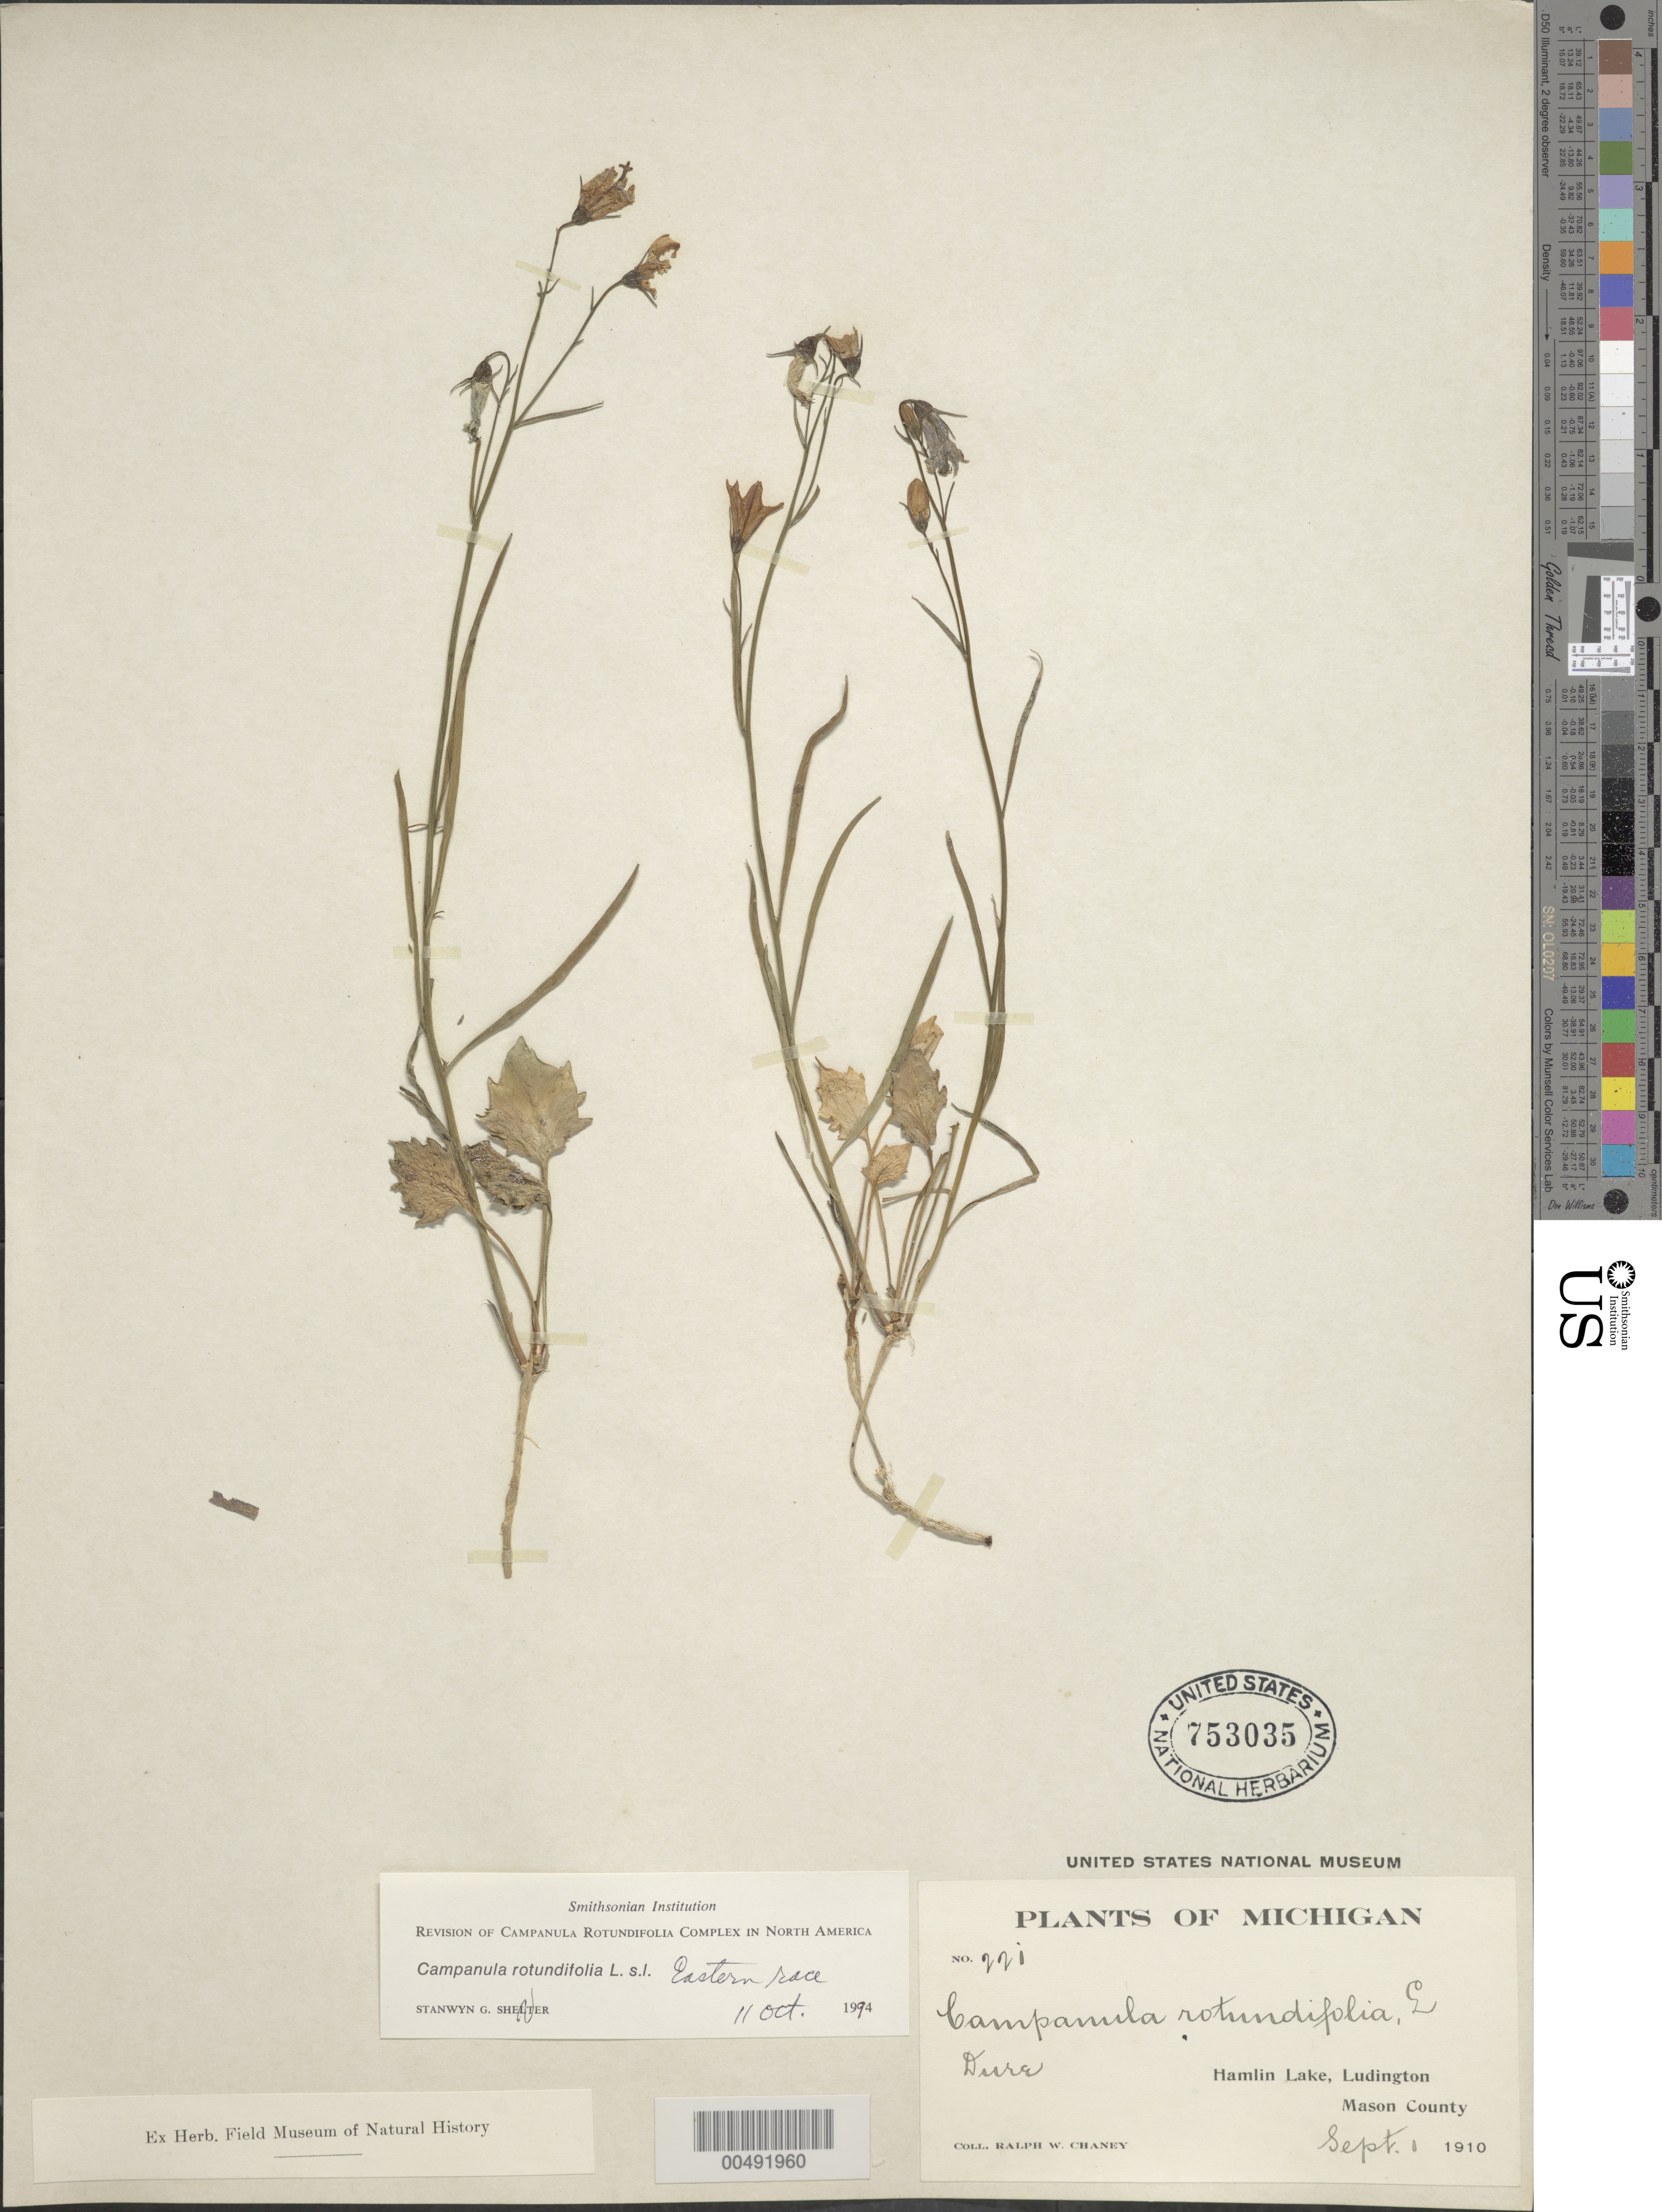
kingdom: Plantae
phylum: Tracheophyta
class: Magnoliopsida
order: Asterales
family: Campanulaceae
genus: Campanula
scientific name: Campanula rotundifolia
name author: L.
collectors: R. Chaney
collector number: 221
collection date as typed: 01 Sep 1910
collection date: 1910-09-01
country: United States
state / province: Michigan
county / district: Mason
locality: Hamlin Lake, Ludington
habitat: dune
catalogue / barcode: US 735035